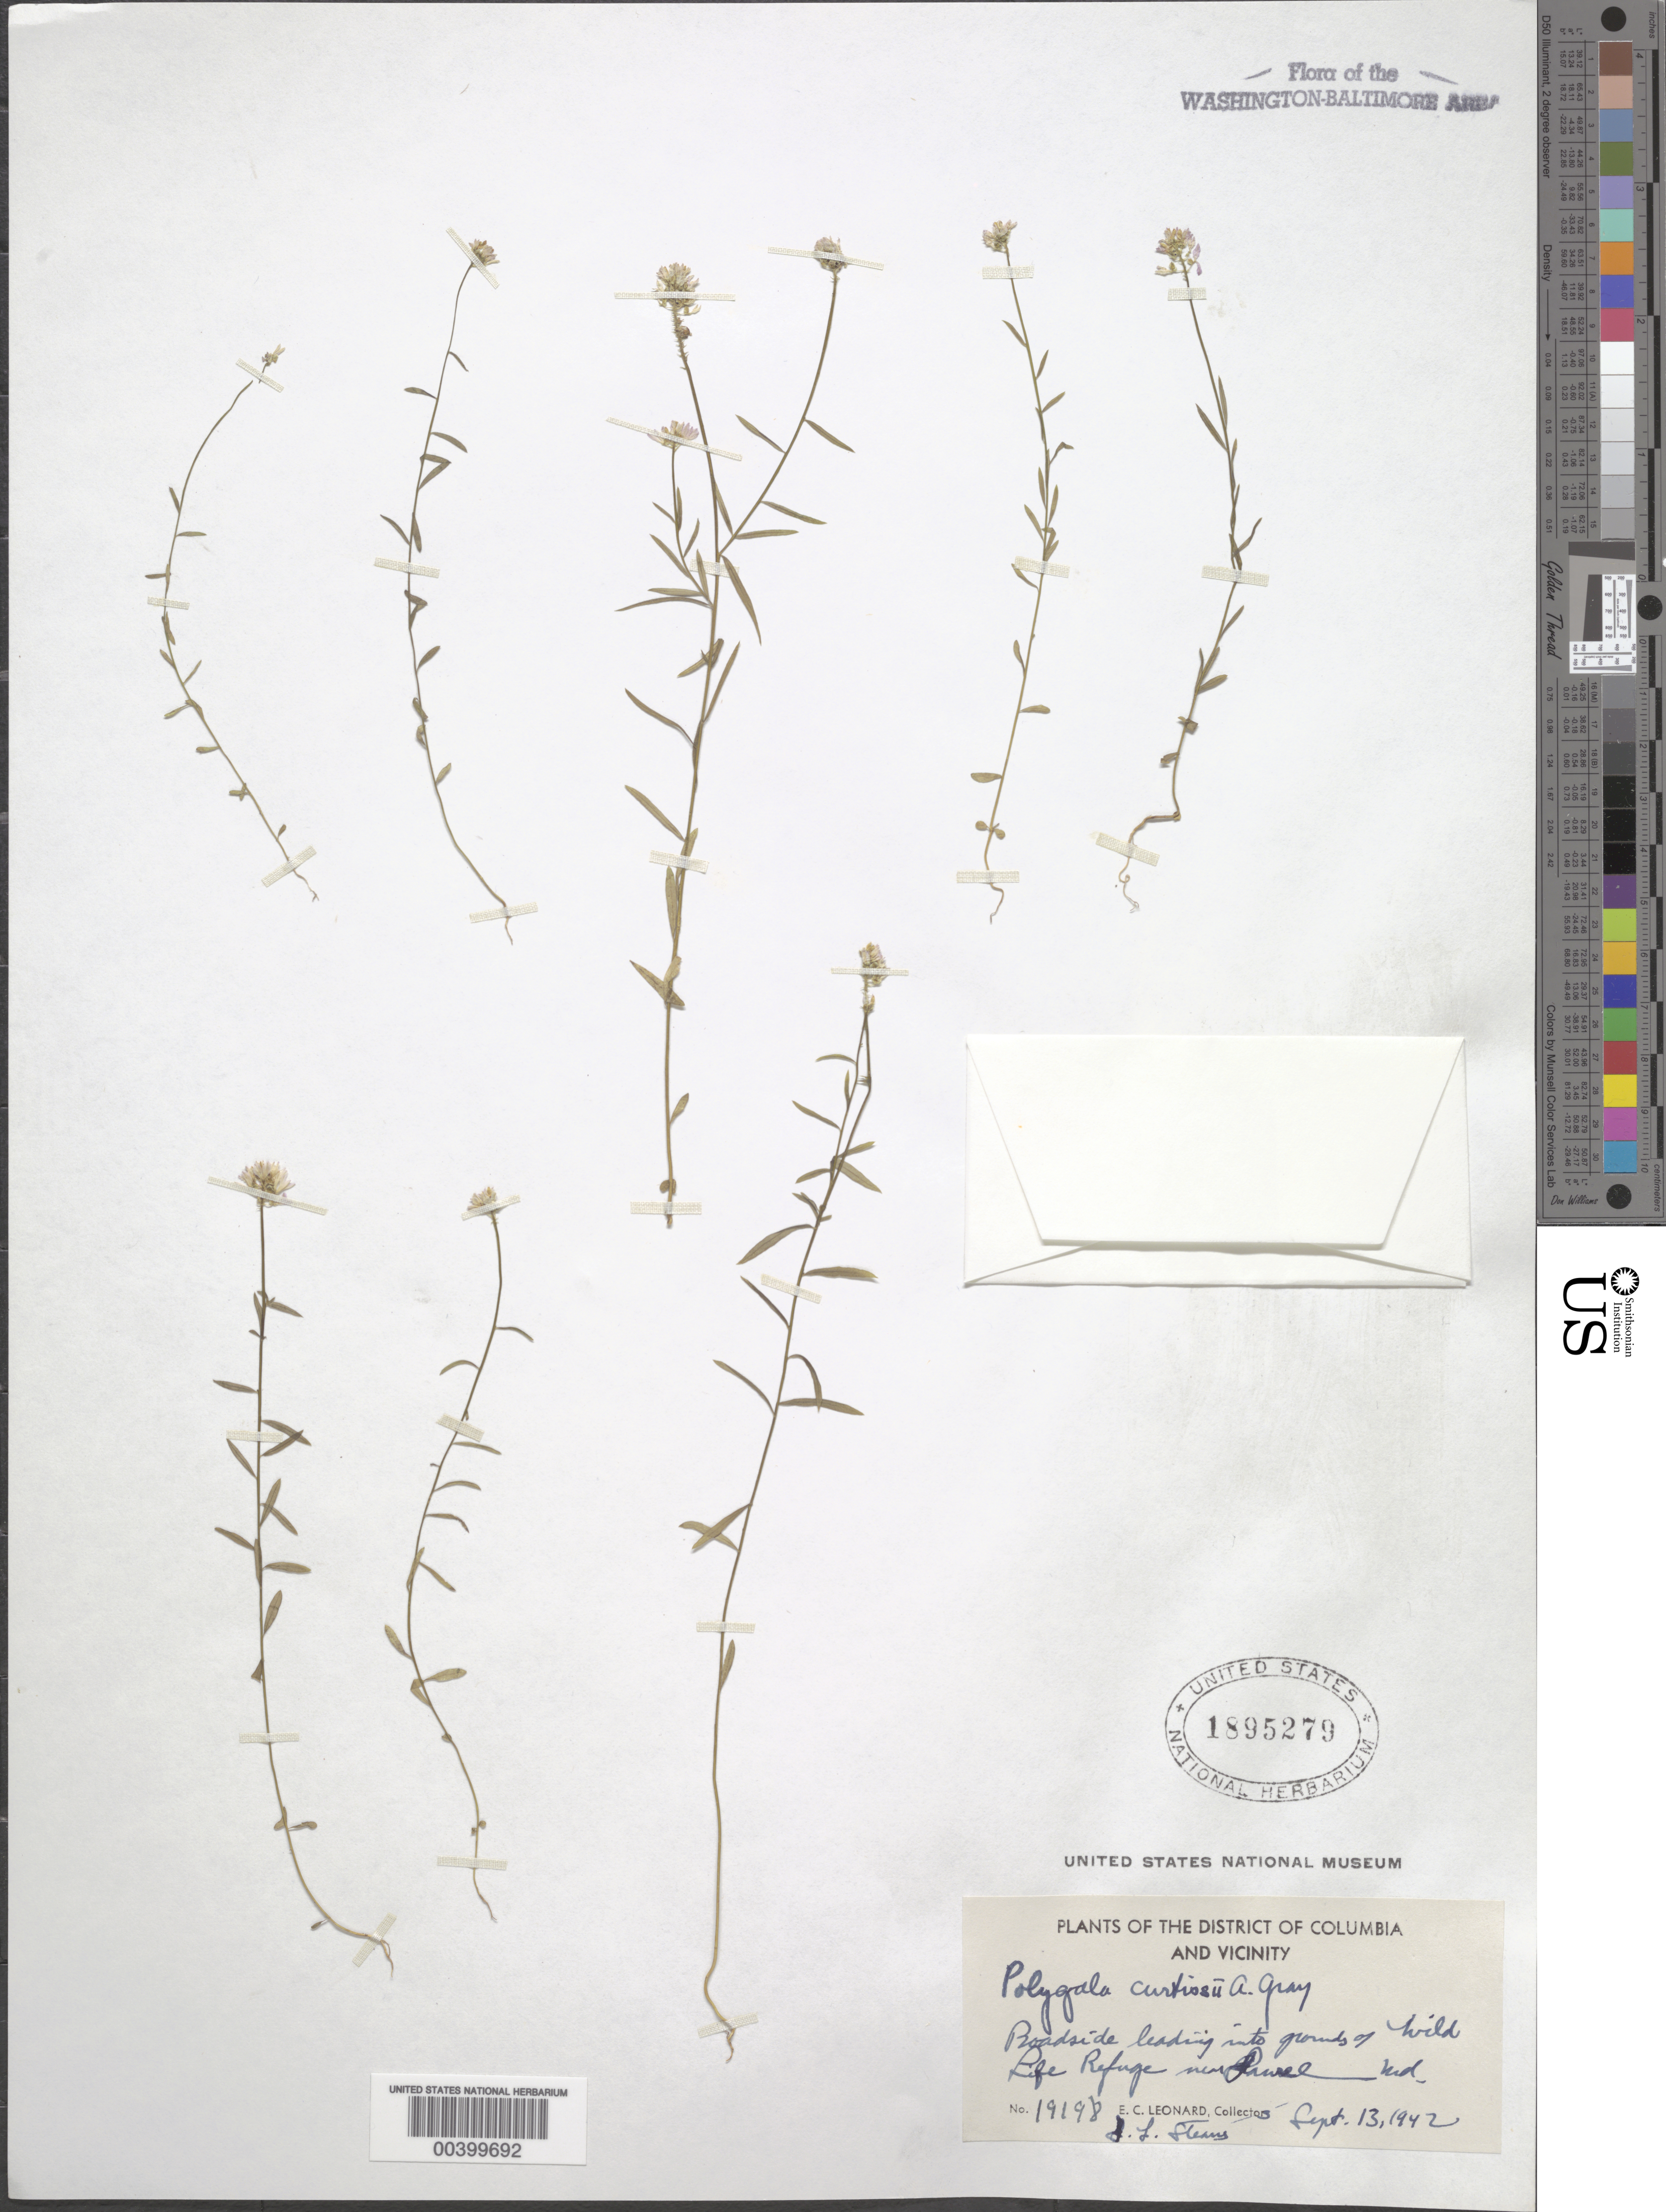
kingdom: Plantae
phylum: Tracheophyta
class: Magnoliopsida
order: Fabales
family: Polygalaceae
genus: Polygala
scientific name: Polygala curtissii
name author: A. Gray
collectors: E. C. Leonard & S. Sterns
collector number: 19198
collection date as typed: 13 Sep 1942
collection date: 1942-09-13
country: United States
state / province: Maryland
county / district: Prince George's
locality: Wildlife Refuge, Laurel vicinity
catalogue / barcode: US 1895279